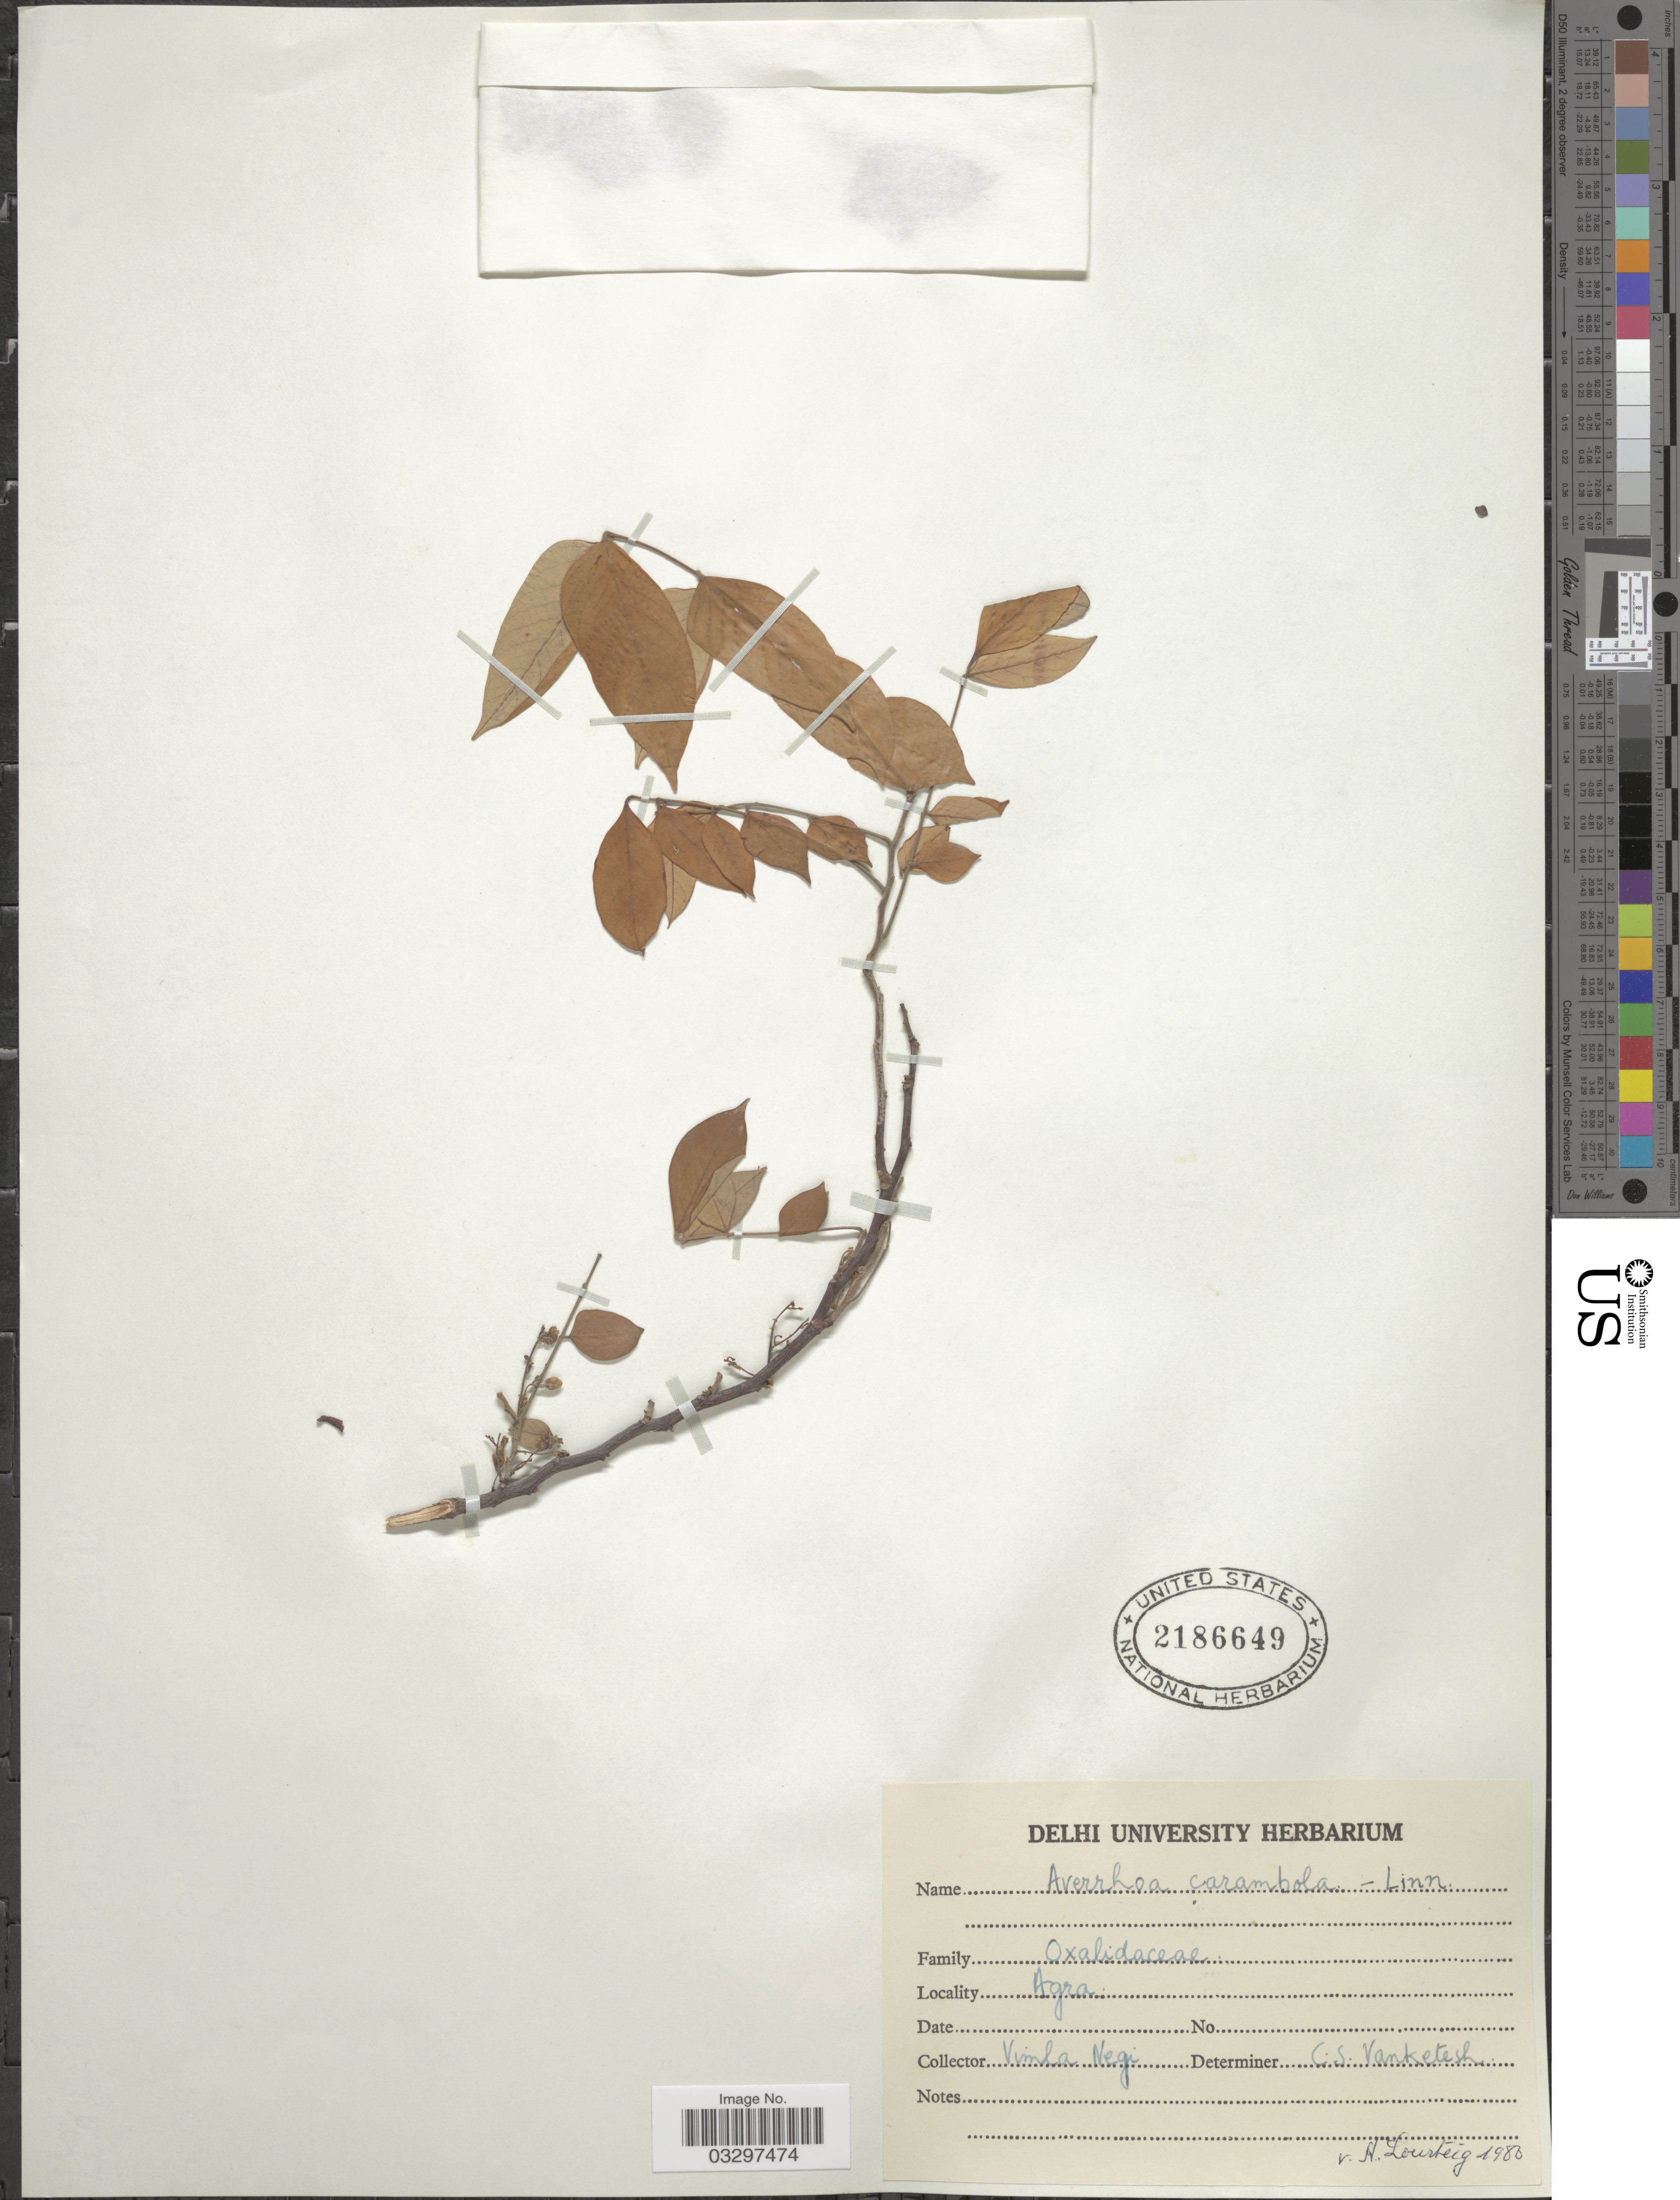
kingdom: Plantae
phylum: Tracheophyta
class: Magnoliopsida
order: Oxalidales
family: Oxalidaceae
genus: Averrhoa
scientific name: Averrhoa carambola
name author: L.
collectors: V. Negi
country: India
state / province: Delhi, Capital Territory of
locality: Agra.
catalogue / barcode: US 2186649